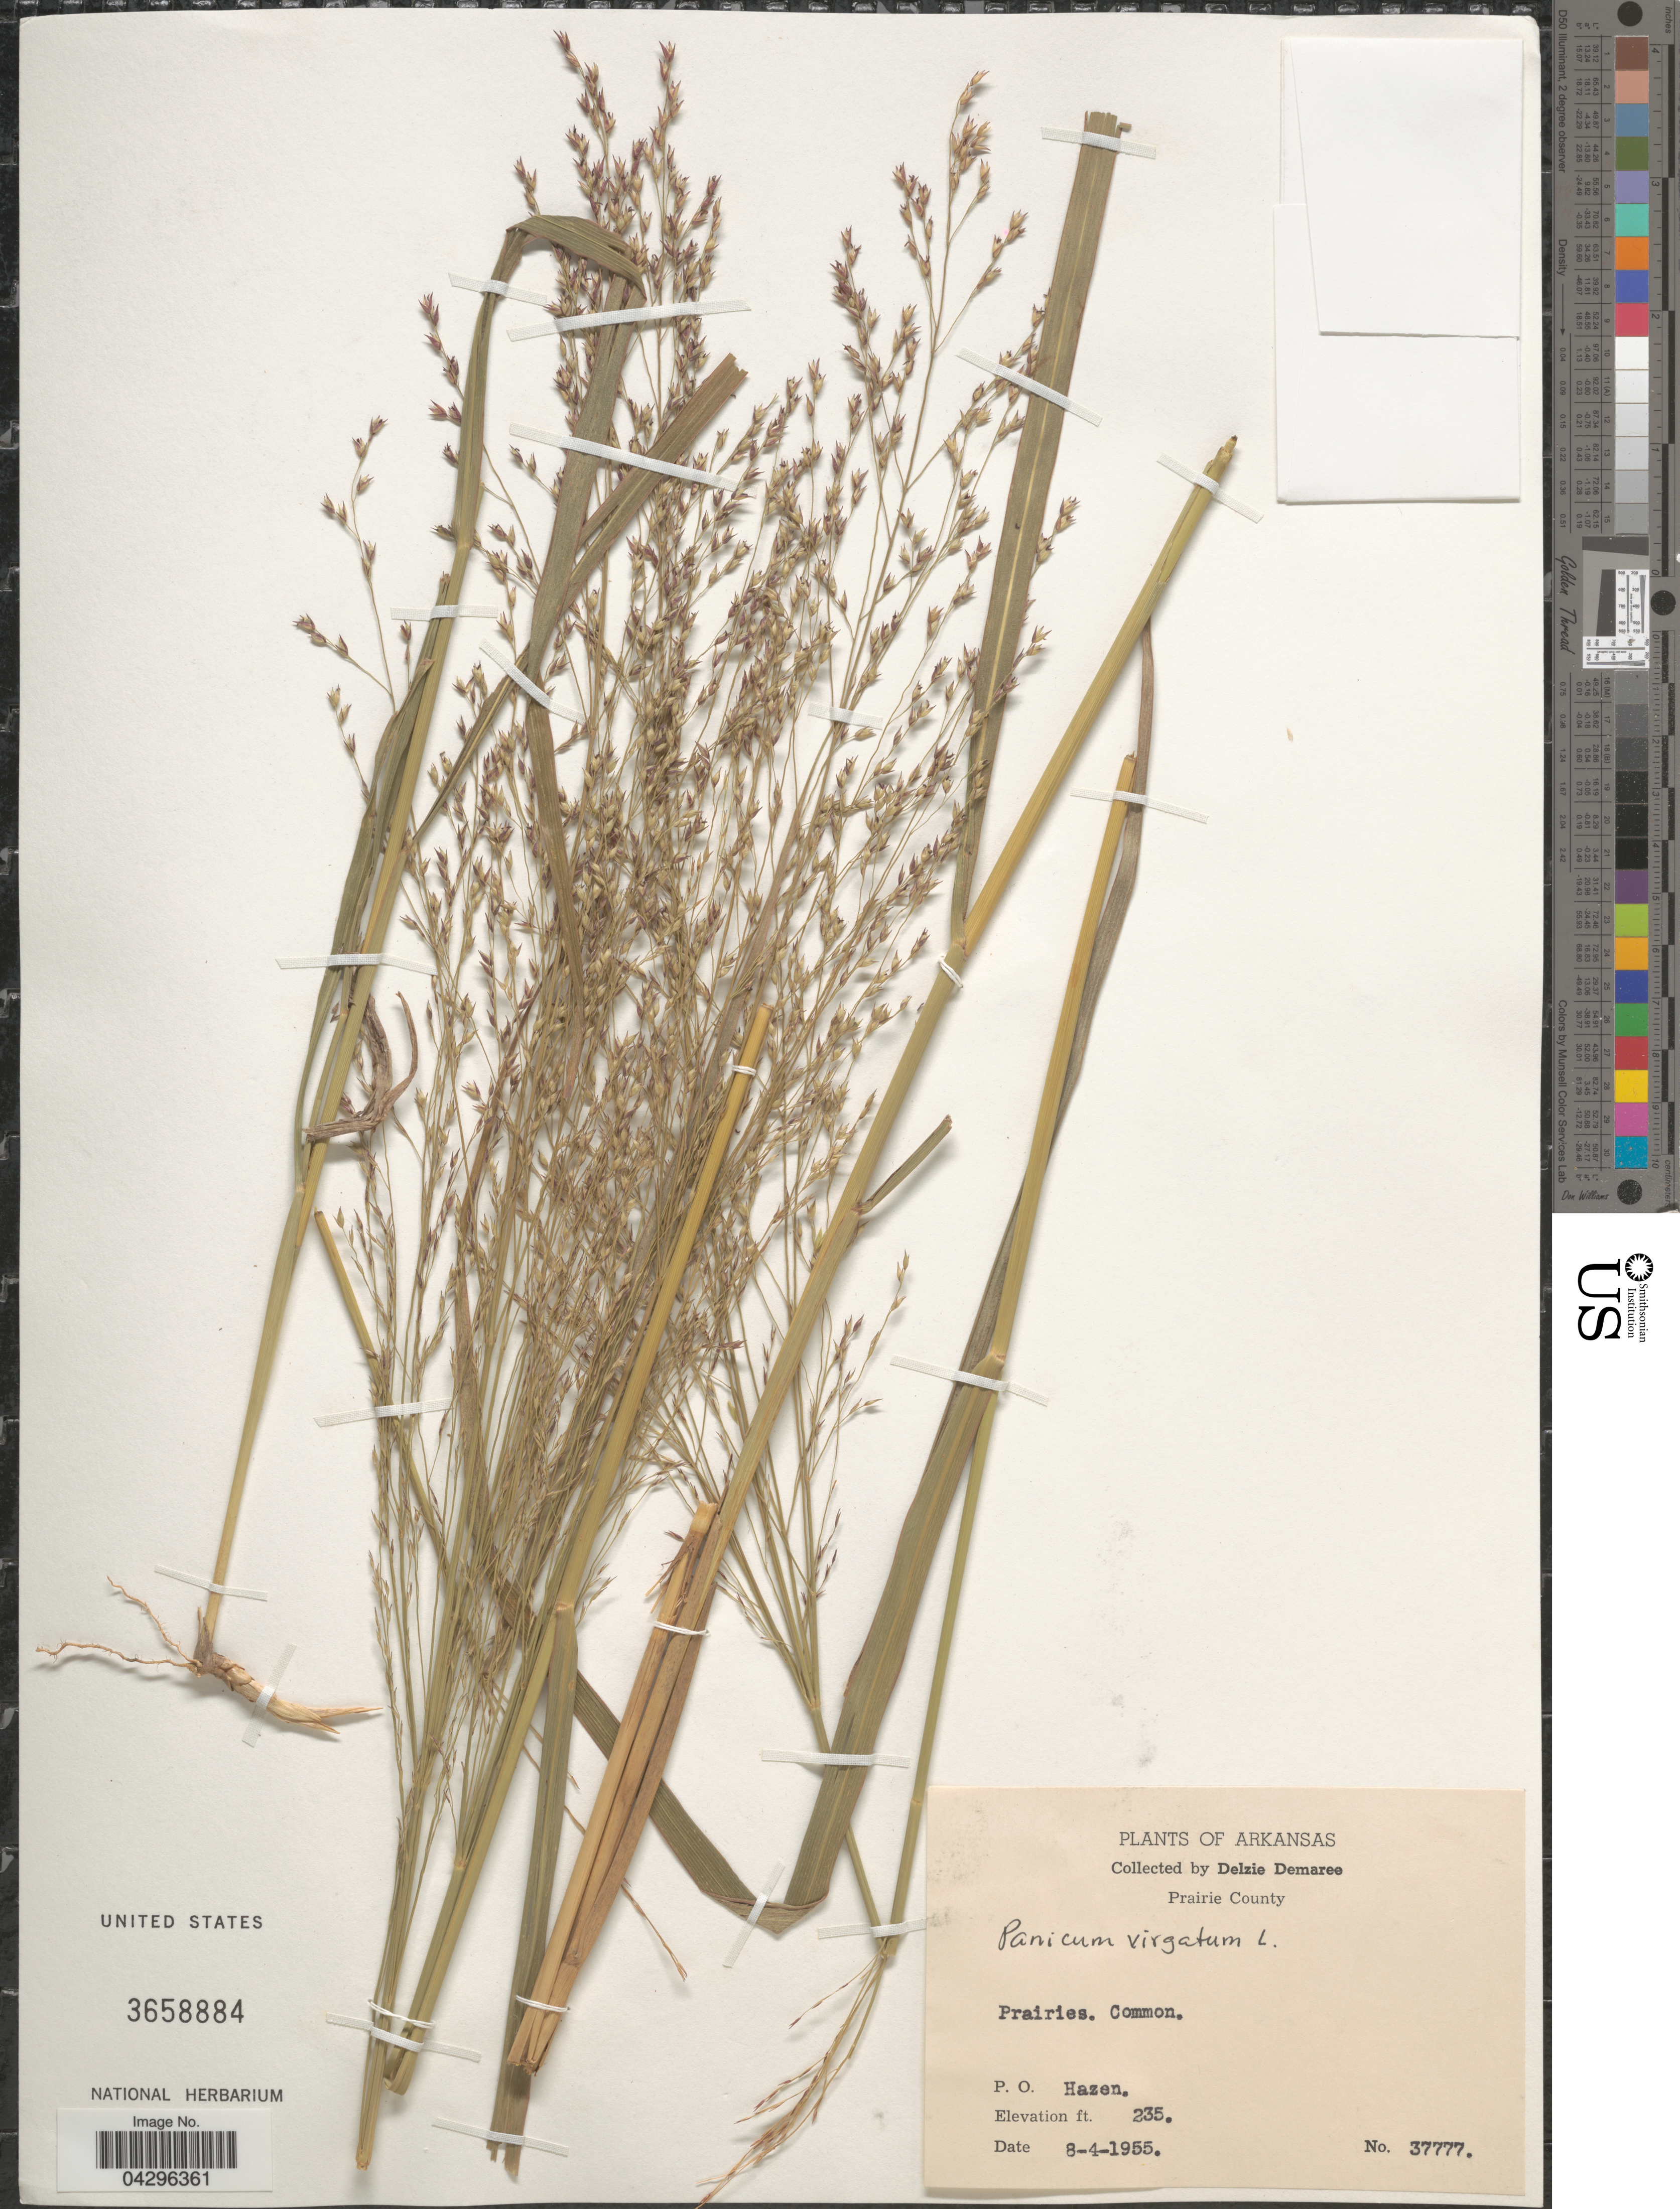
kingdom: Plantae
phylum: Tracheophyta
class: Liliopsida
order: Poales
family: Poaceae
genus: Panicum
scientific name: Panicum virgatum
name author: L.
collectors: D. Demaree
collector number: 37777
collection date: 1955-08-04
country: United States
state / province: Arkansas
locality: Prairie County. Prairies. P.O. Hazen.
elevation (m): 72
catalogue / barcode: US 365884